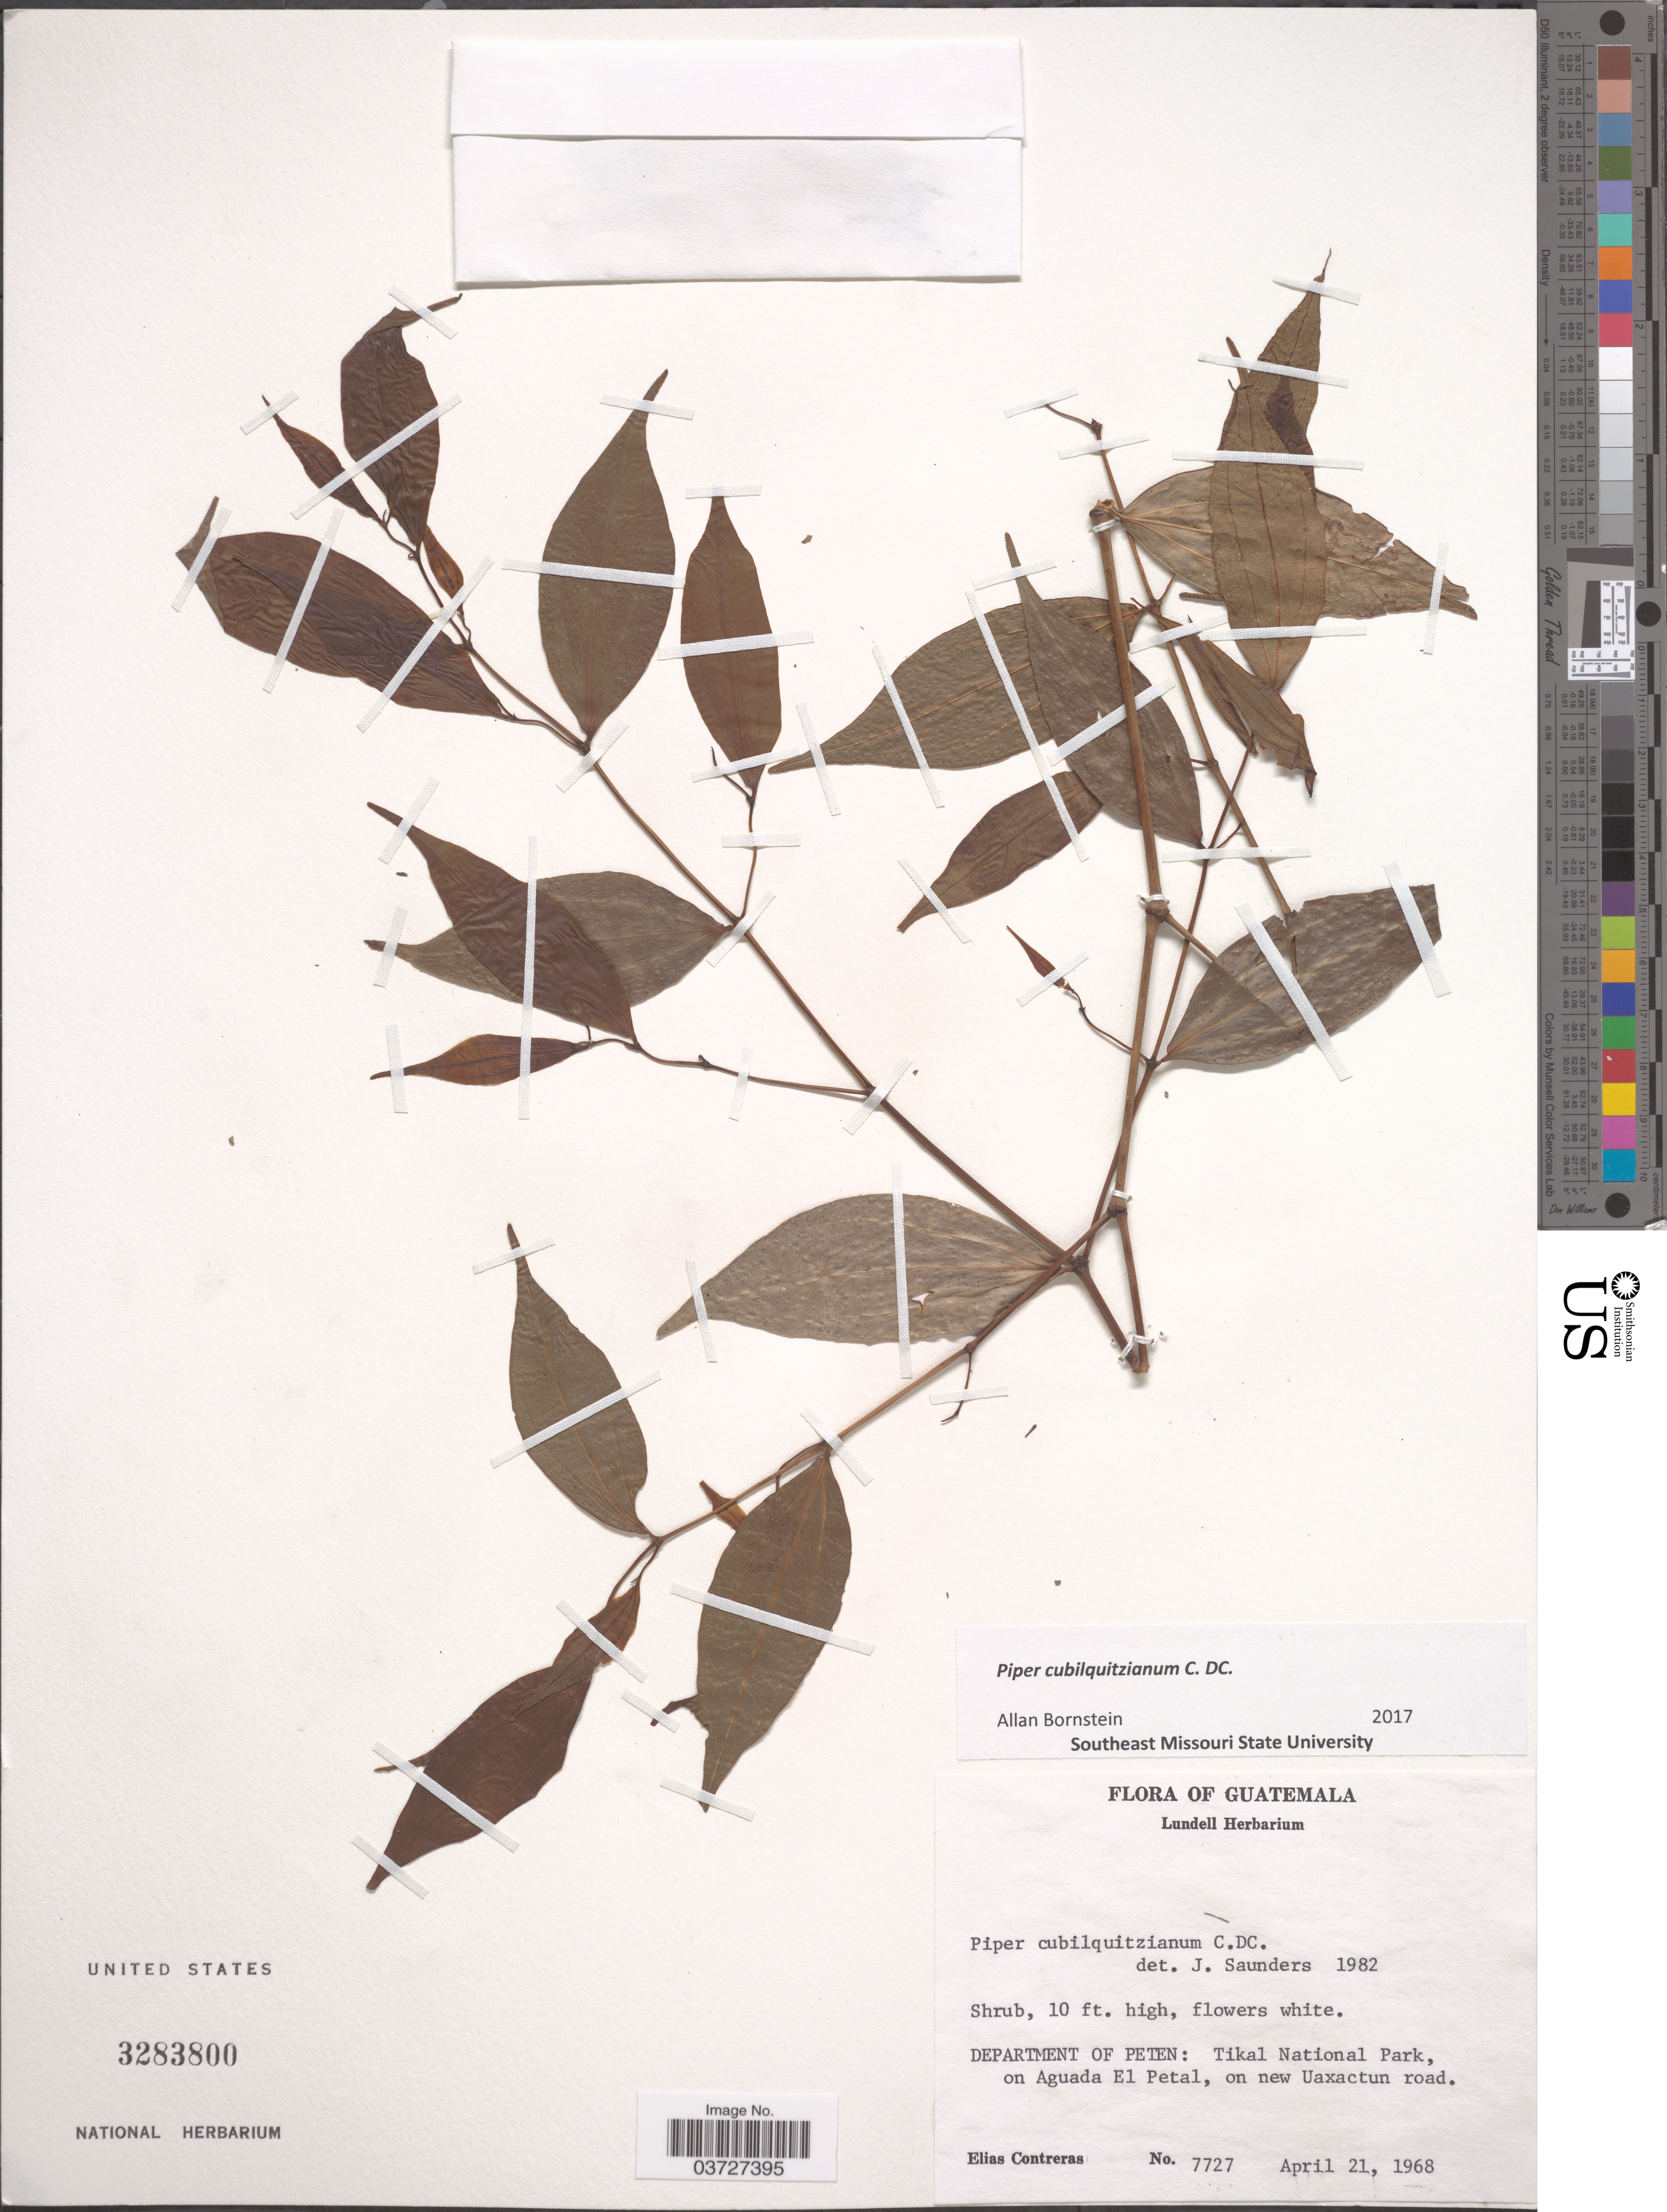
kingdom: Plantae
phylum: Tracheophyta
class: Magnoliopsida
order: Piperales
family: Piperaceae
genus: Piper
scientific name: Piper cubilquitzianum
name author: C. DC.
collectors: E. Contreras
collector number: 7727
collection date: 1968-04-21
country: Guatemala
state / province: El Peten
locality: Department of Peten: Tikal National Park, on Aguada El Petal, on new Uaxactun road.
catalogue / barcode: US 3283800